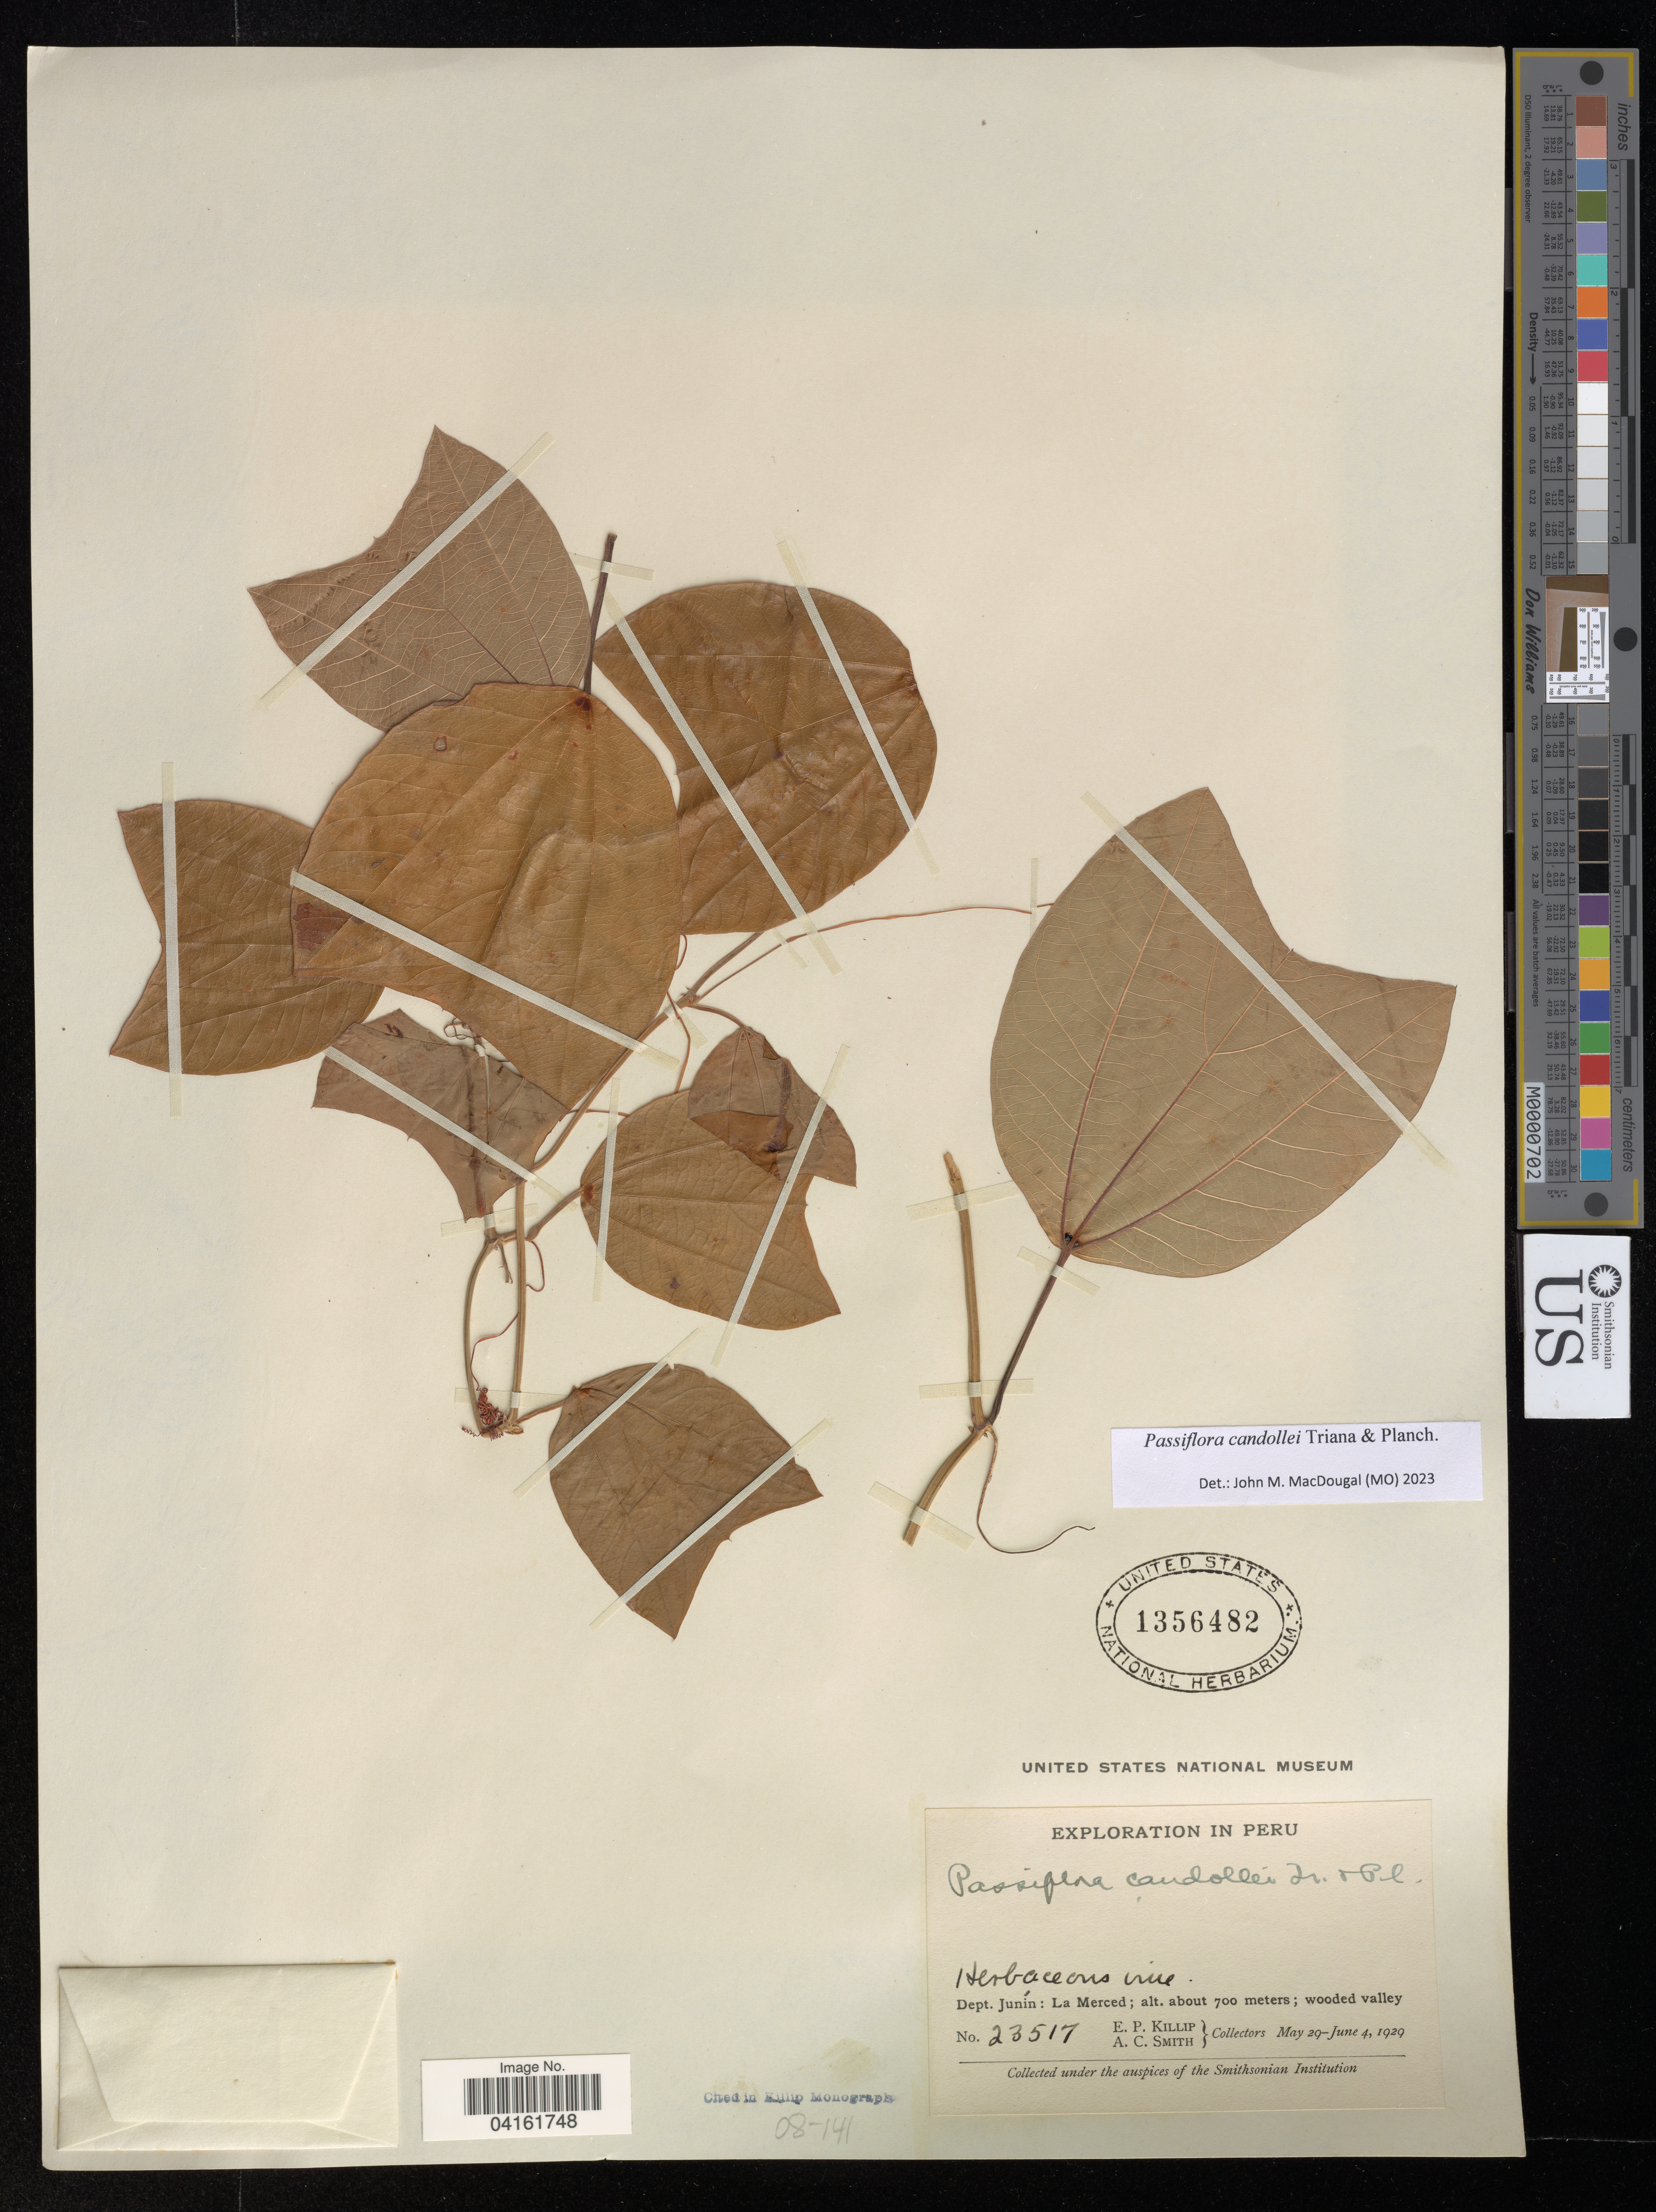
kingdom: Plantae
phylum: Tracheophyta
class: Magnoliopsida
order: Malpighiales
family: Passifloraceae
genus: Passiflora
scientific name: Passiflora candollei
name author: Triana & Planch.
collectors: E. P. Killip & A. C. Smith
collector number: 23517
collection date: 1929-05-29/1929-06-04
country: Peru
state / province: Junín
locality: Dept. Junín: La Merced.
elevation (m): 700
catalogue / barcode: US 1356482